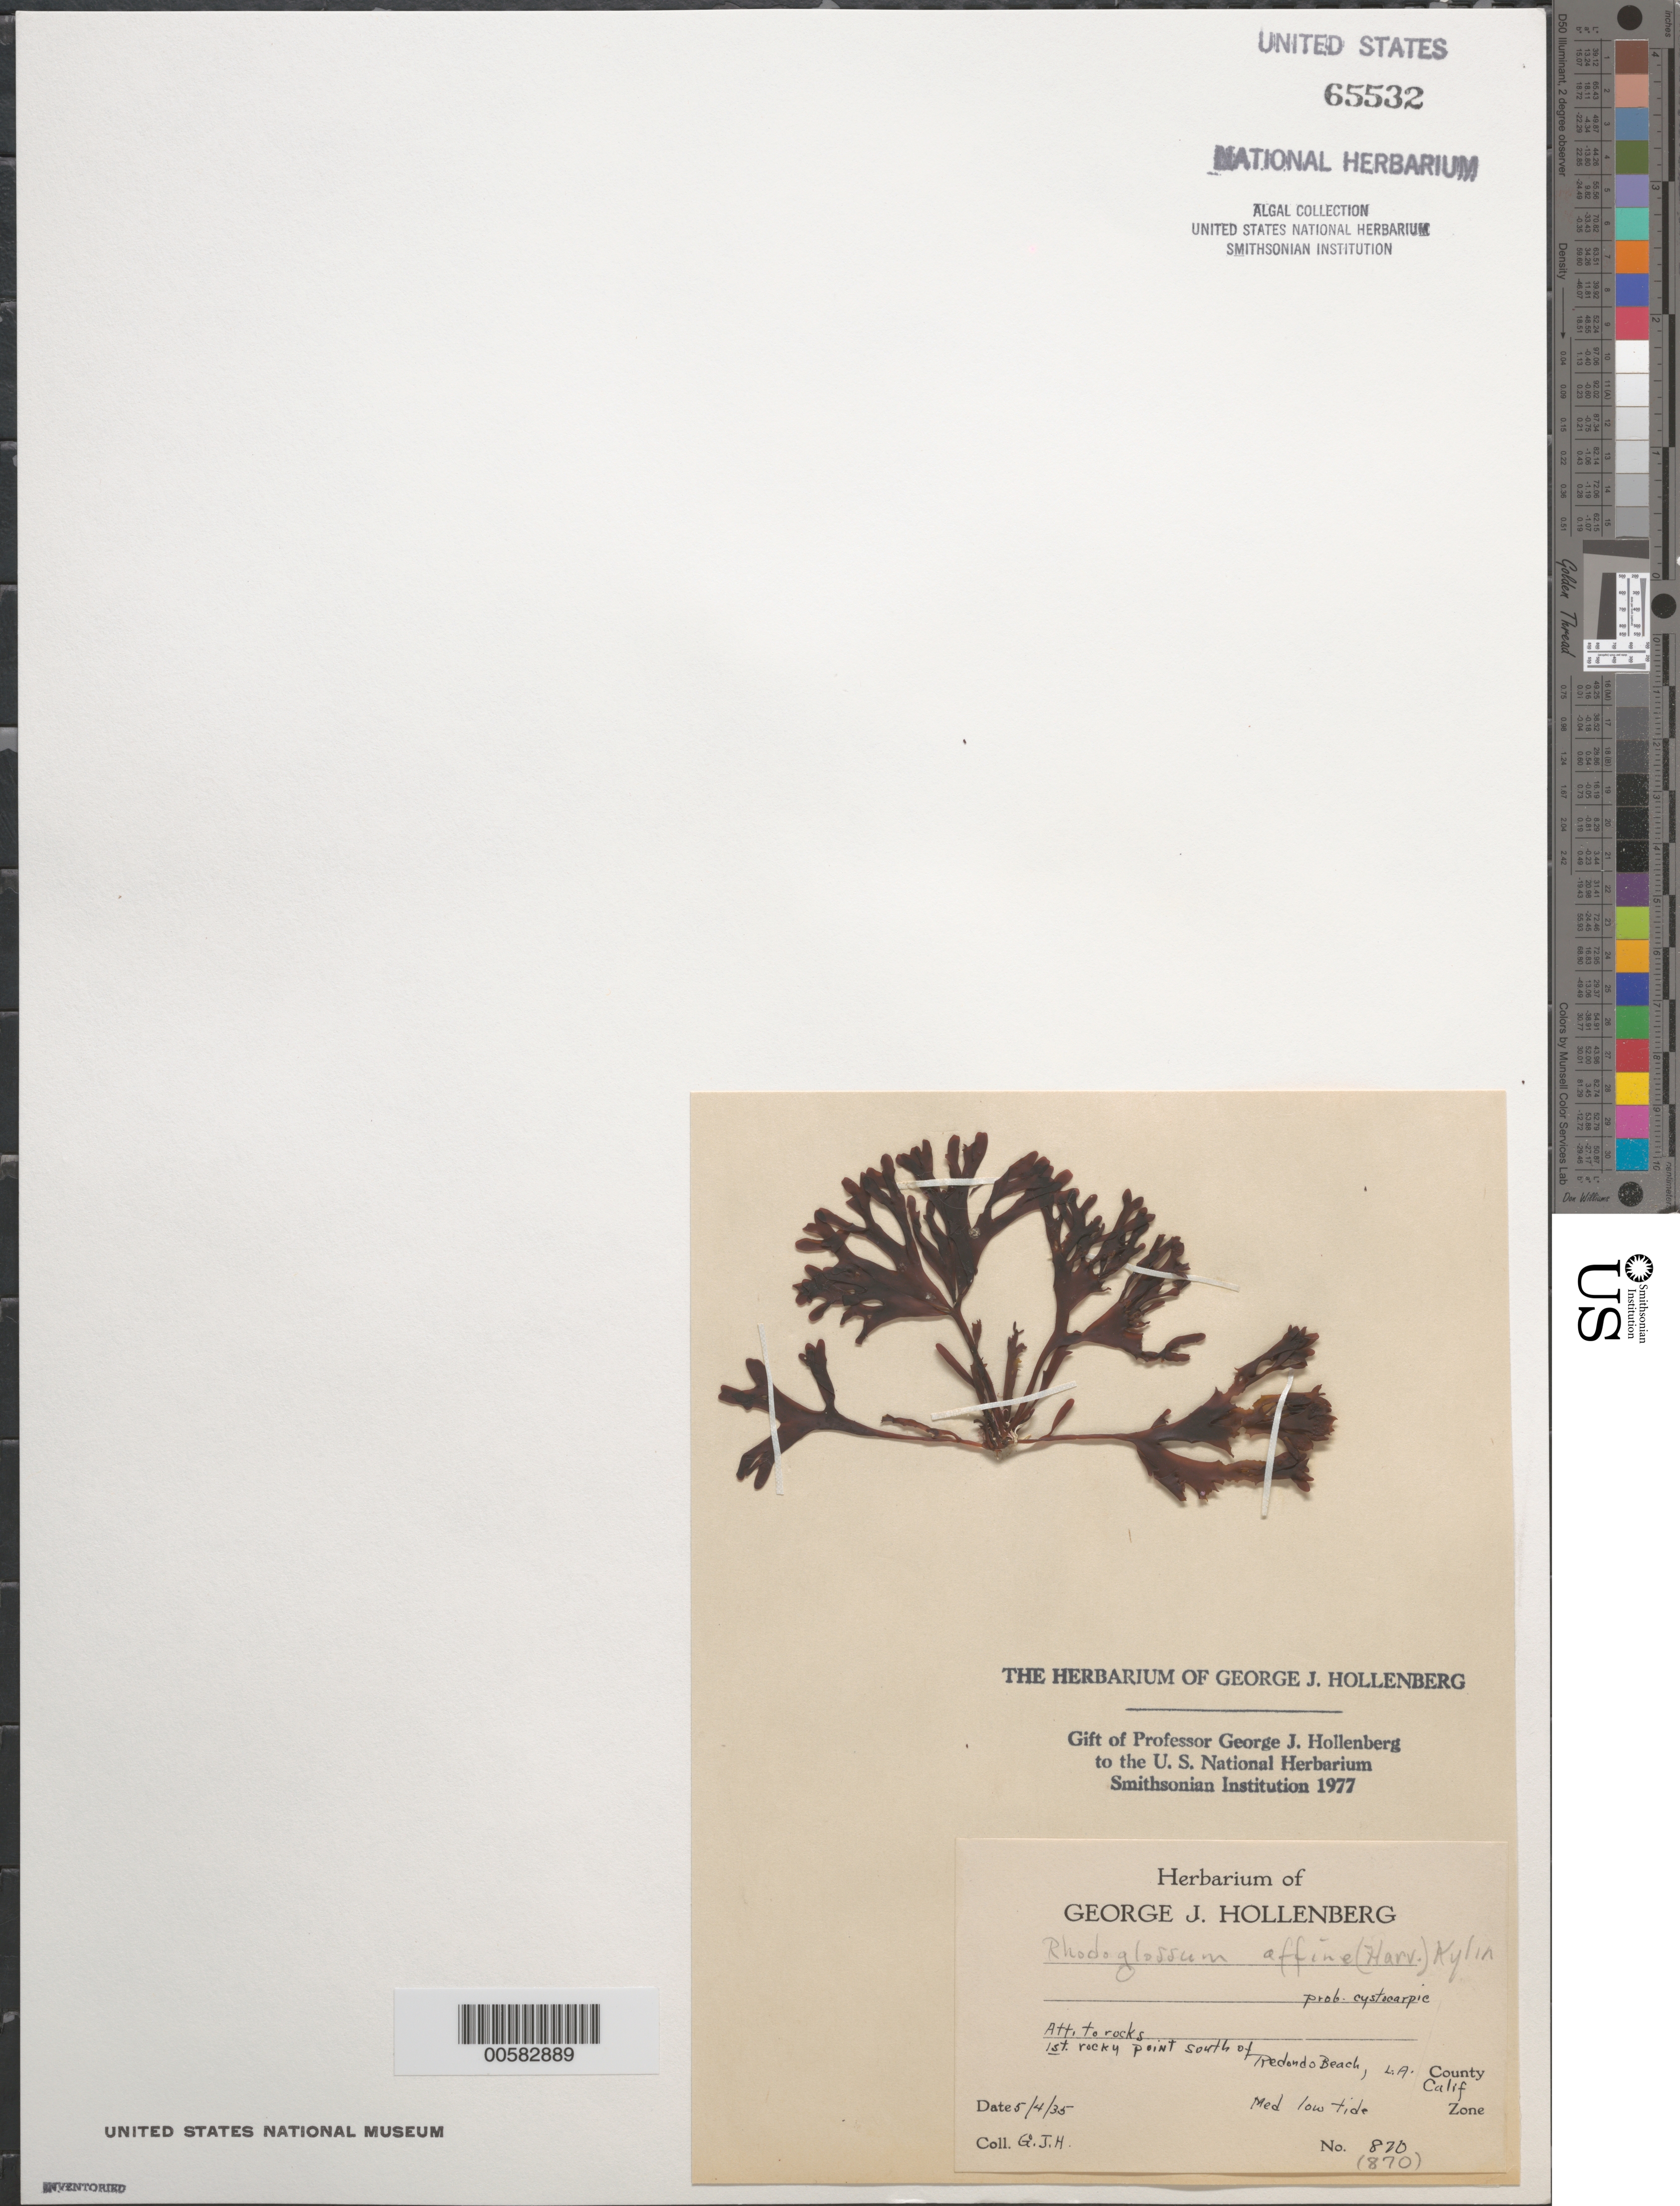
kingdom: Plantae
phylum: Rhodophyta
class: Florideophyceae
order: Gigartinales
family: Gigartinaceae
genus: Mazzaella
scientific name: Mazzaella affinis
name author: (Harvey) Fredericq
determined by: Algae name updating Project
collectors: G. Hollenberg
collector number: GJH 870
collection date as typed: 04 May 1935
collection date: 1935-05-04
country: United States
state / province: California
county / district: Los Angeles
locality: First rocky point south of Redondo Beach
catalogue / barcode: US 65532